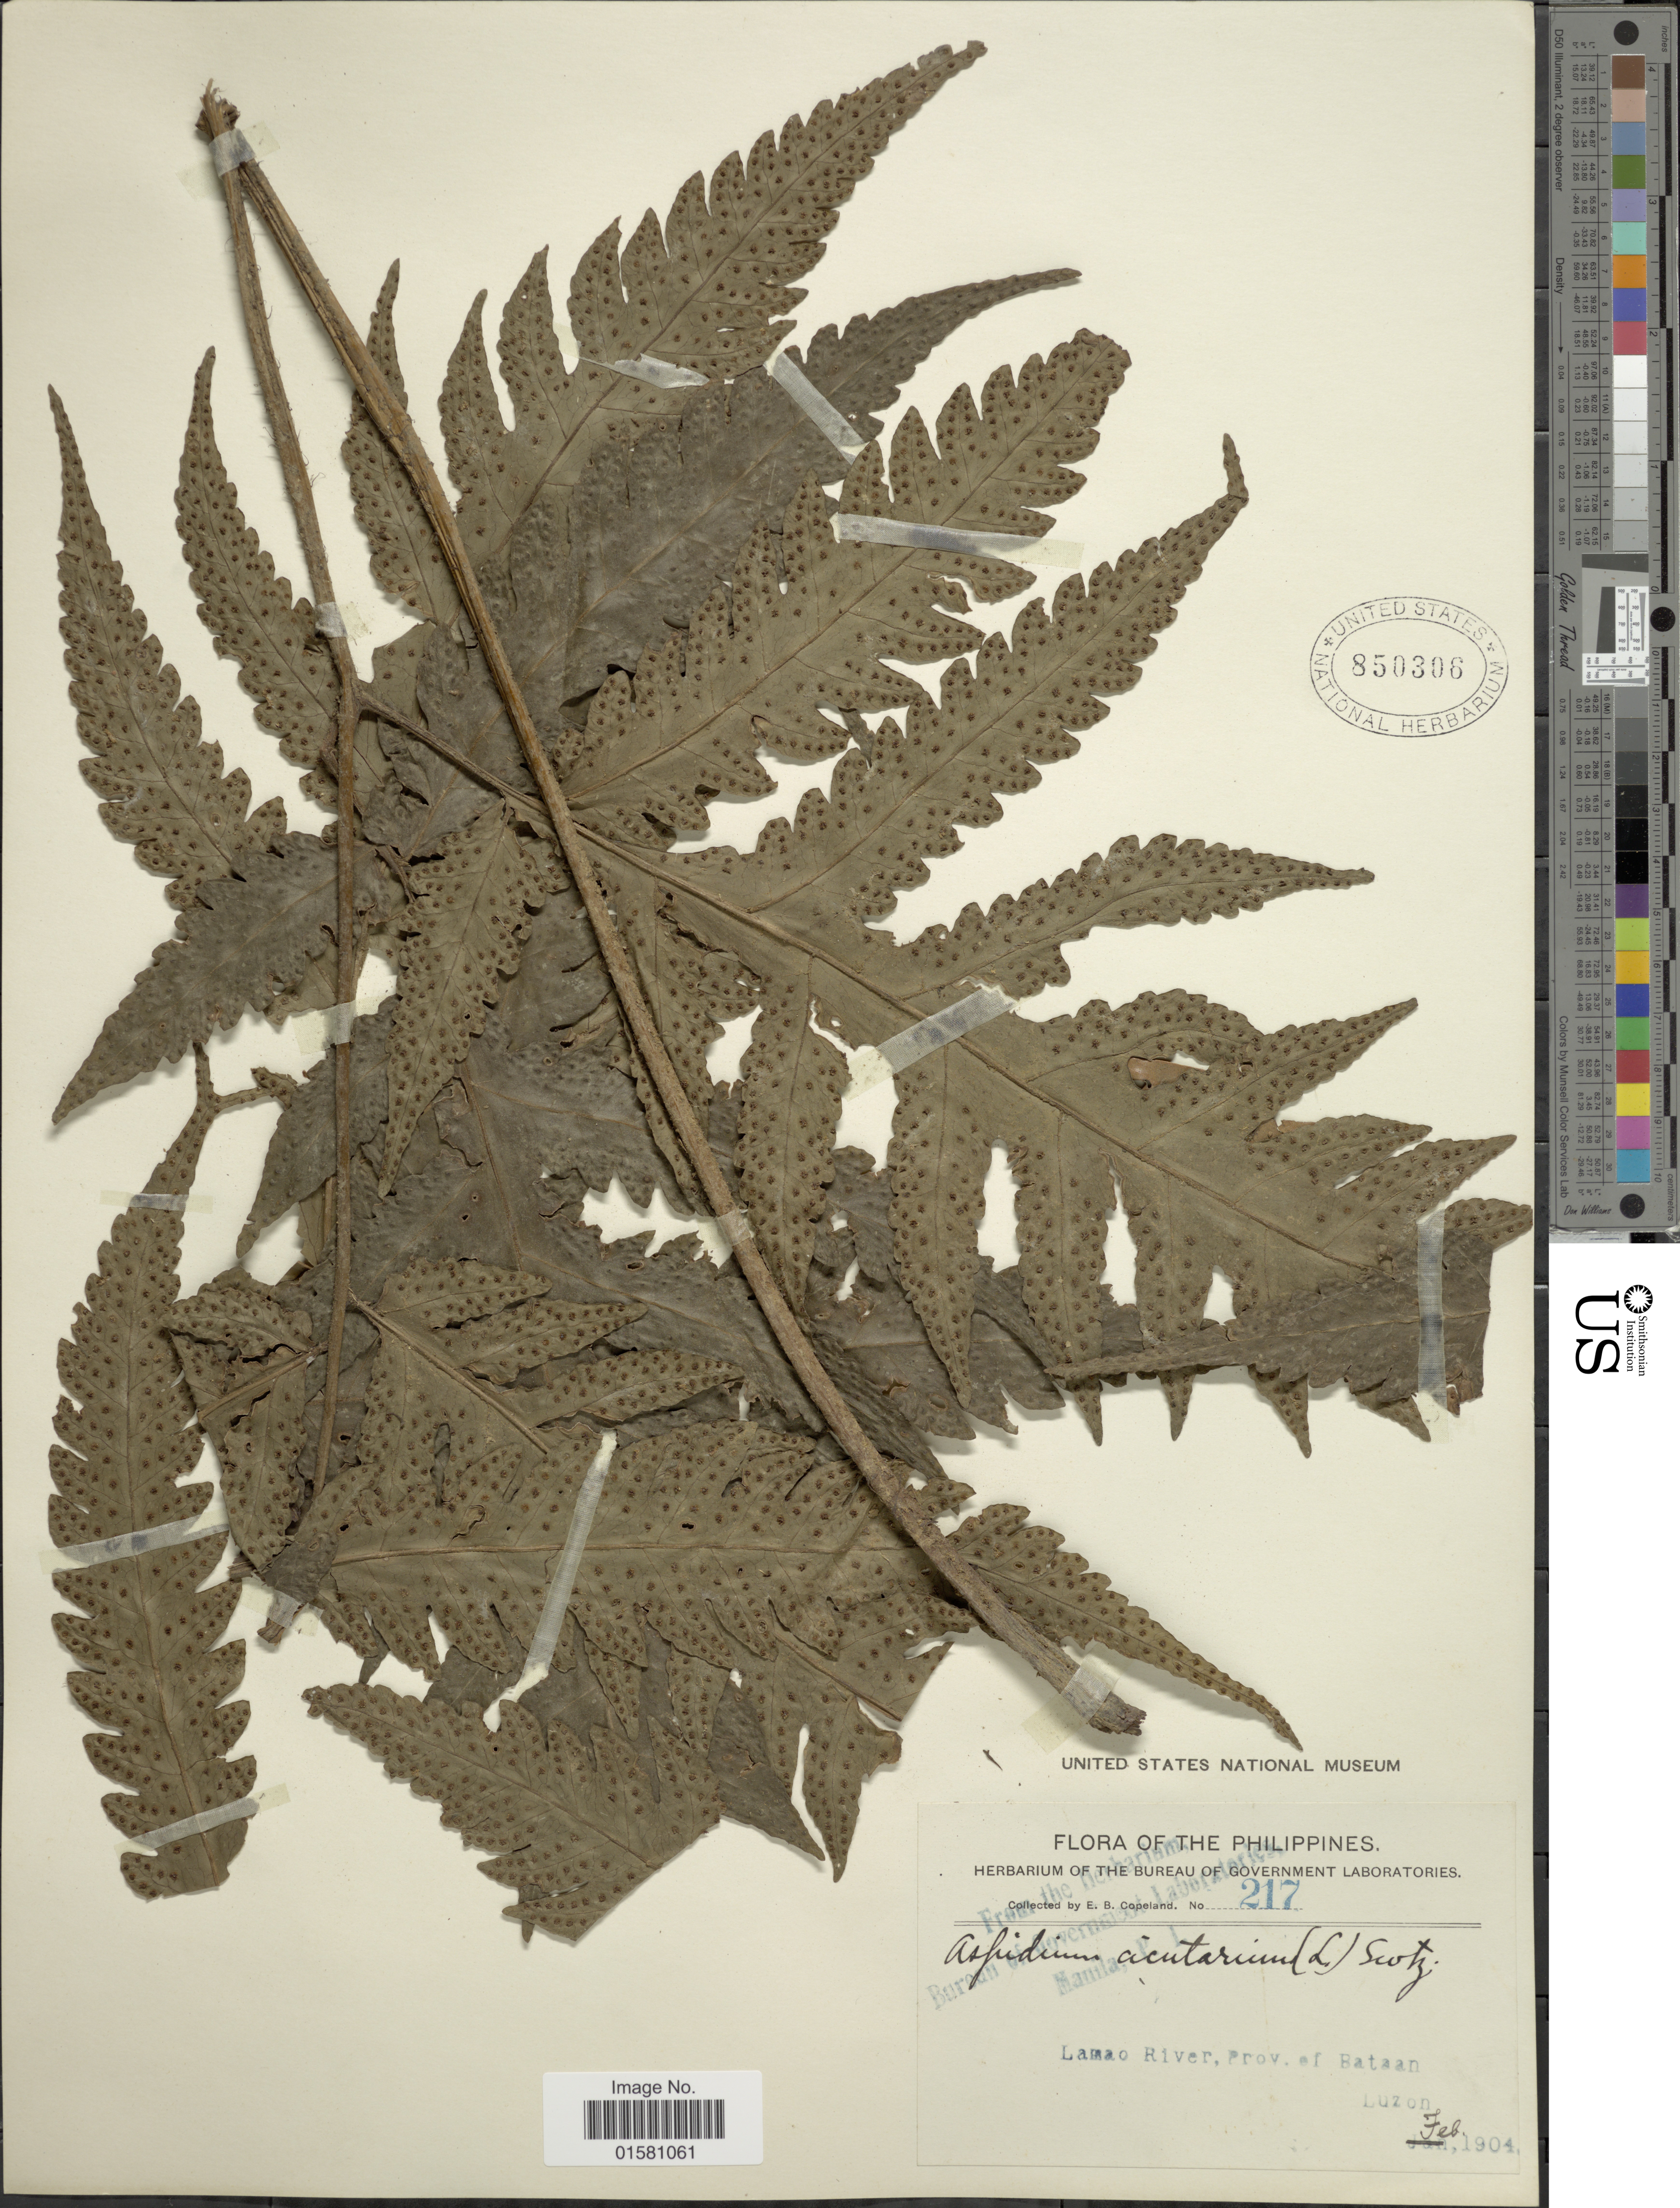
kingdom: Plantae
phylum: Tracheophyta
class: Polypodiopsida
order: Polypodiales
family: Tectariaceae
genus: Tectaria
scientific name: Tectaria griffithii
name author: (Baker) C. Chr.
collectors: E. B. Copeland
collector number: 217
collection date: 1904-02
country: Philippines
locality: Lamao River, Prov. of Bataan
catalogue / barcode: US 850306